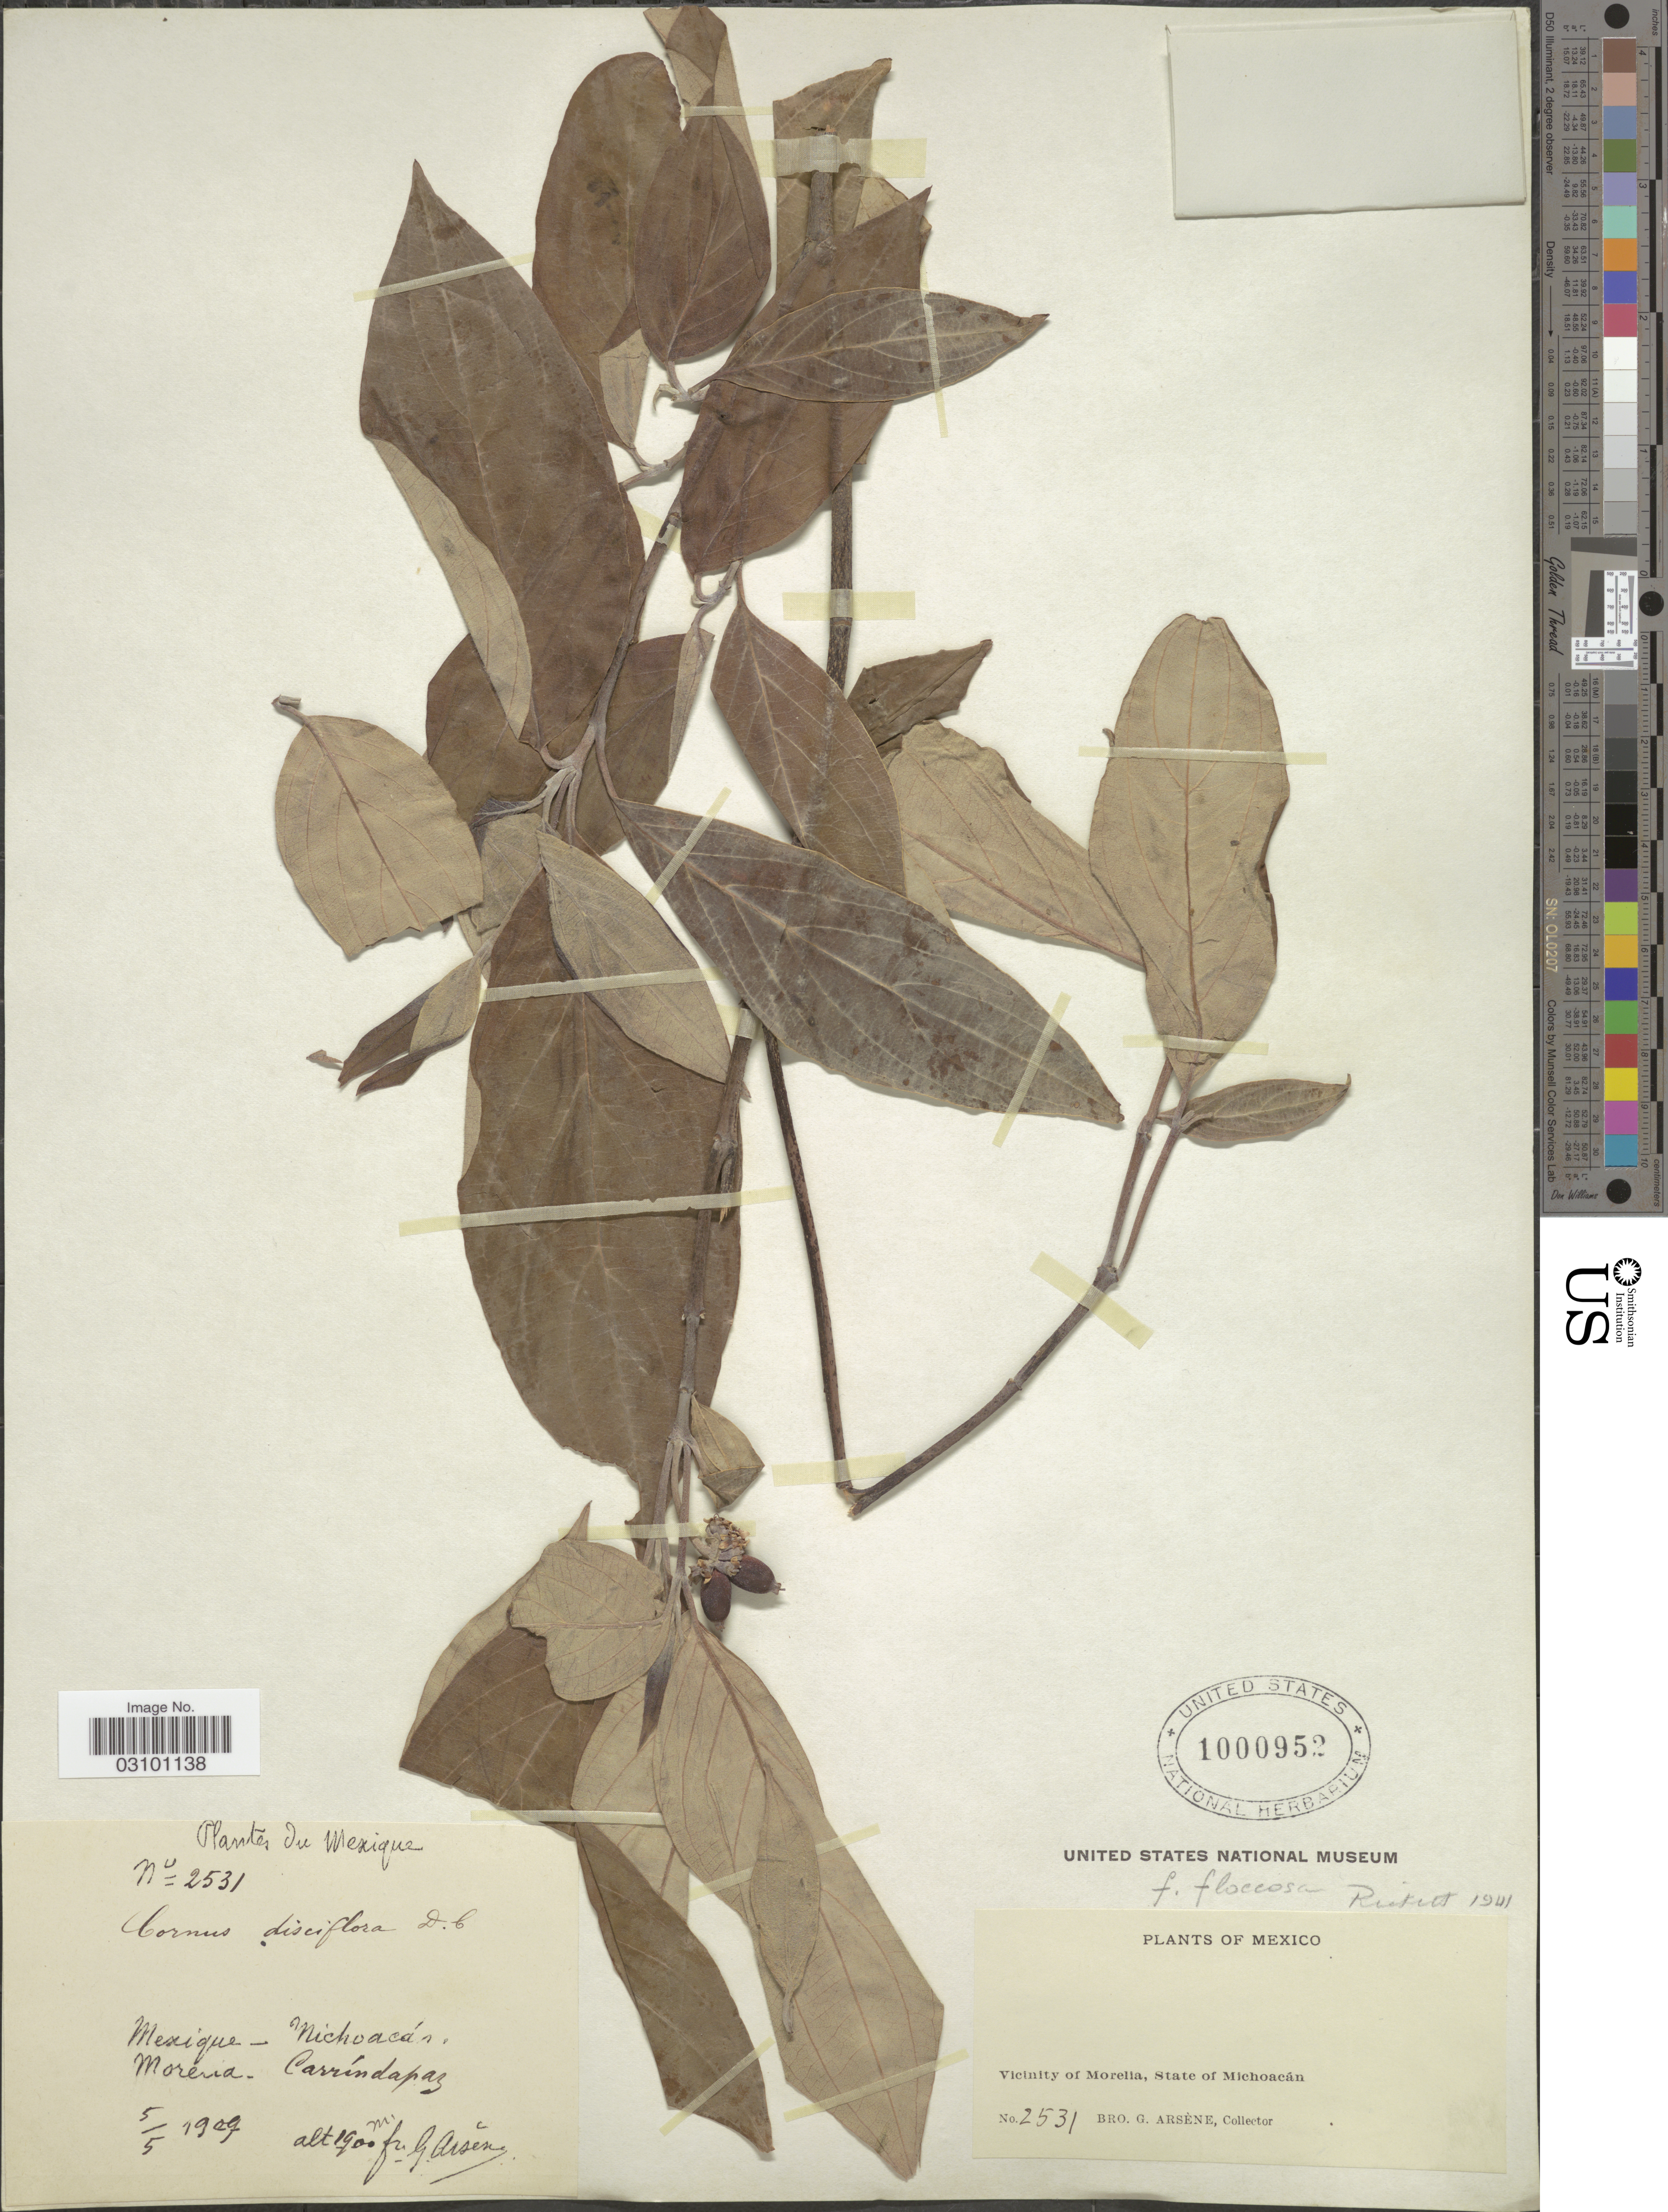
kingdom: Plantae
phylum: Tracheophyta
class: Magnoliopsida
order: Cornales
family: Cornaceae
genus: Cornus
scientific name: Cornus disciflora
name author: Moc. & Sessé ex DC.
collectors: Bro. G. Arsène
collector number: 2531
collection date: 1909-05-05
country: Mexico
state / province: Michoacán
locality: Vicinity of Morelia. Carrinda Paz.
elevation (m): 1900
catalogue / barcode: US 1000952